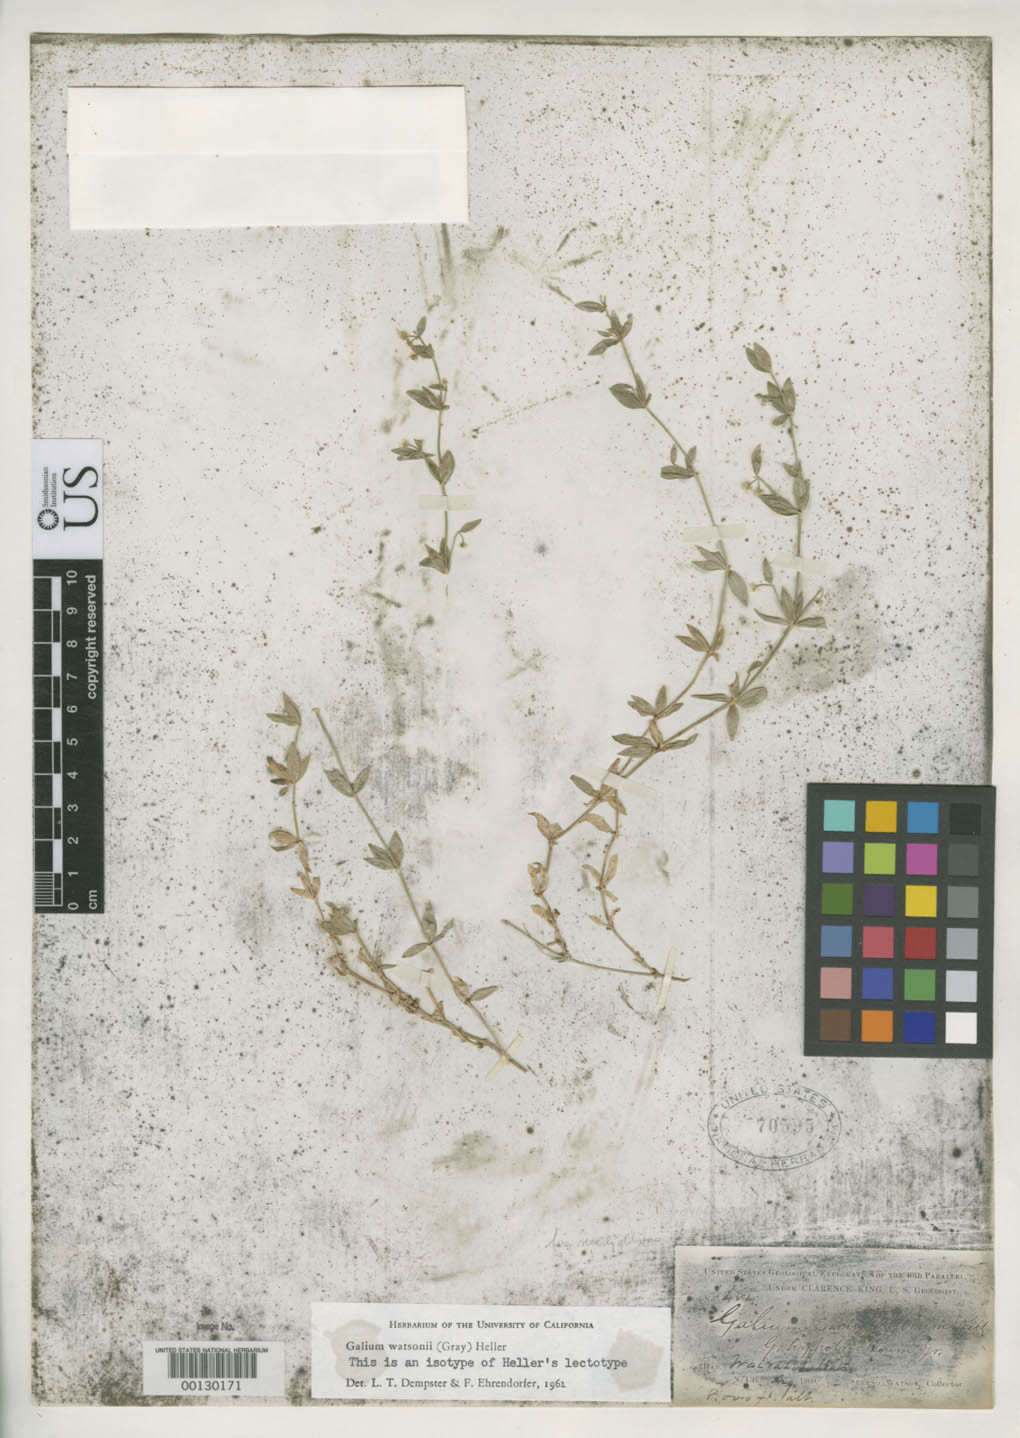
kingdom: Plantae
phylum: Tracheophyta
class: Magnoliopsida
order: Gentianales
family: Rubiaceae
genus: Galium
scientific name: Galium multiflorum var. watsonii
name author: A. Gray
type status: Isolectotype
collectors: S. Watson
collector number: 484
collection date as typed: Aug 1869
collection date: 1869-08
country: United States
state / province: Utah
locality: Wahsatch Mts.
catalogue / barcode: US 70595